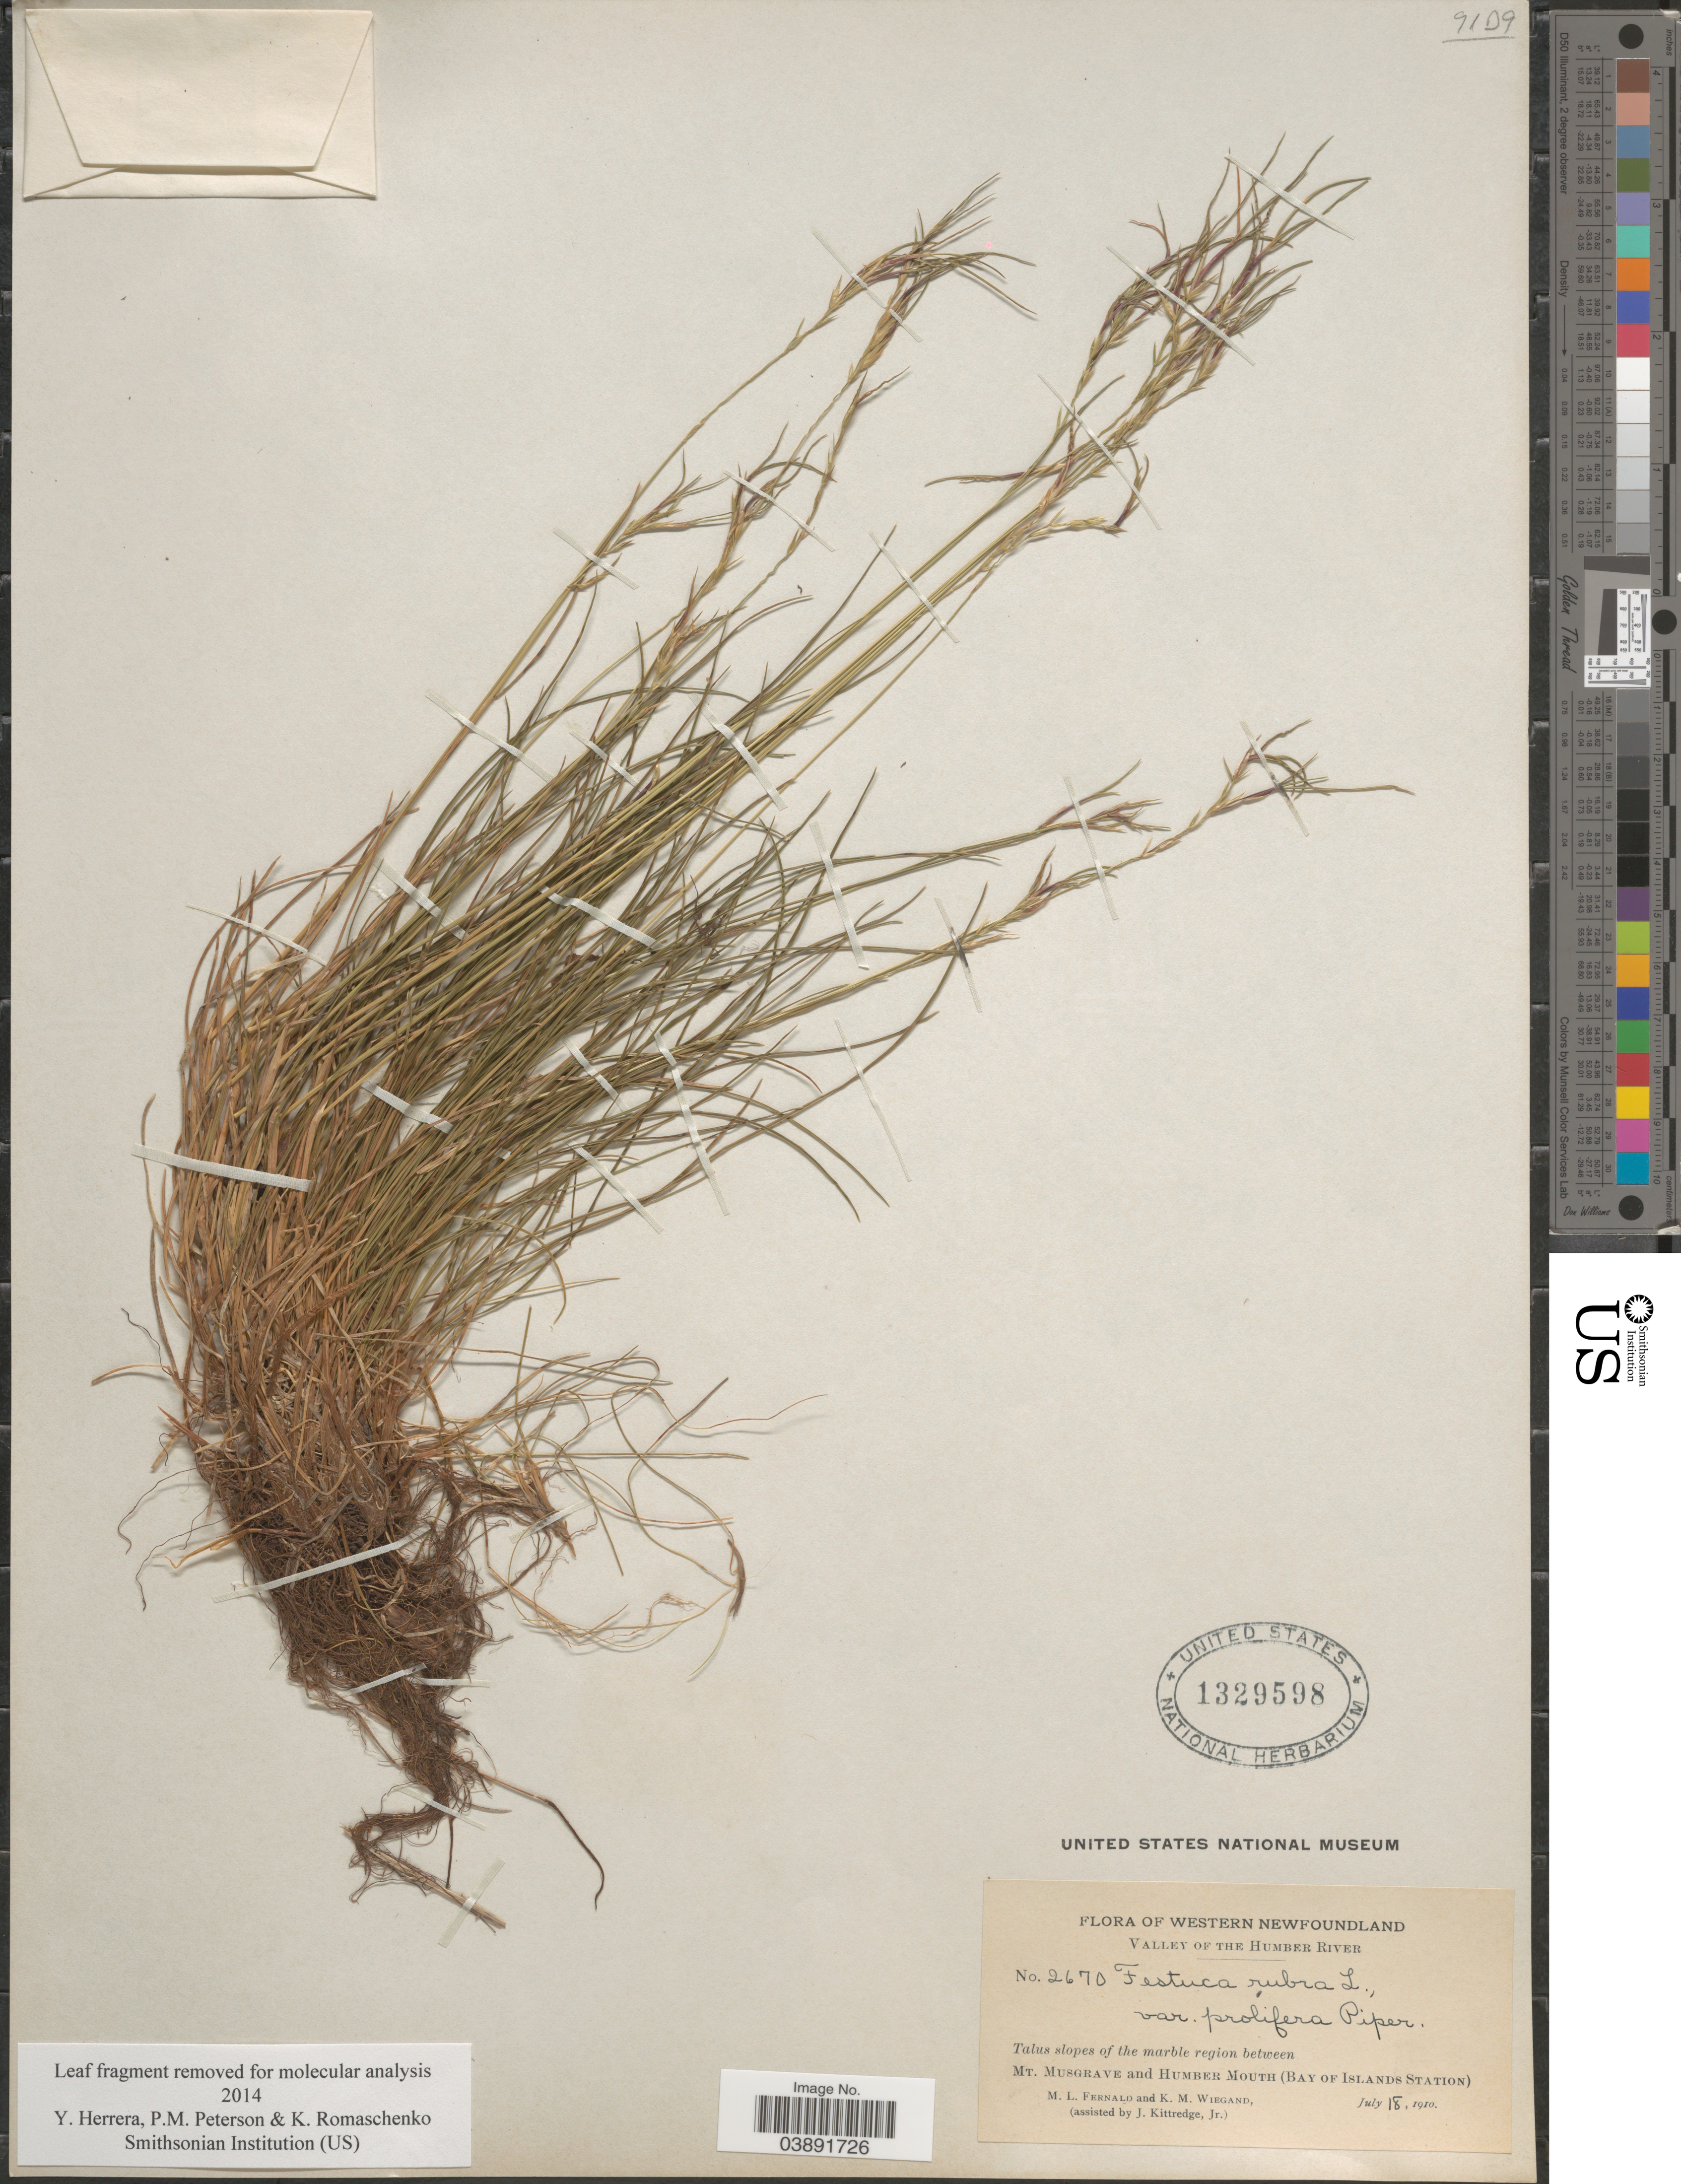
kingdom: Plantae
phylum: Tracheophyta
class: Liliopsida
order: Poales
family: Poaceae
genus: Festuca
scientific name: Festuca rubra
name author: L.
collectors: M. L. Fernald & K. M. Wiegand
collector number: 2670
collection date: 1910-07-18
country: Canada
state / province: Newfoundland and Labrador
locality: Western Newfoundland. Valley of the Humber River. Talus slopes of the marble region between Mt. Musgrave and Humber Mouth( Bay of Islands Station).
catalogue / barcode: US 1329598